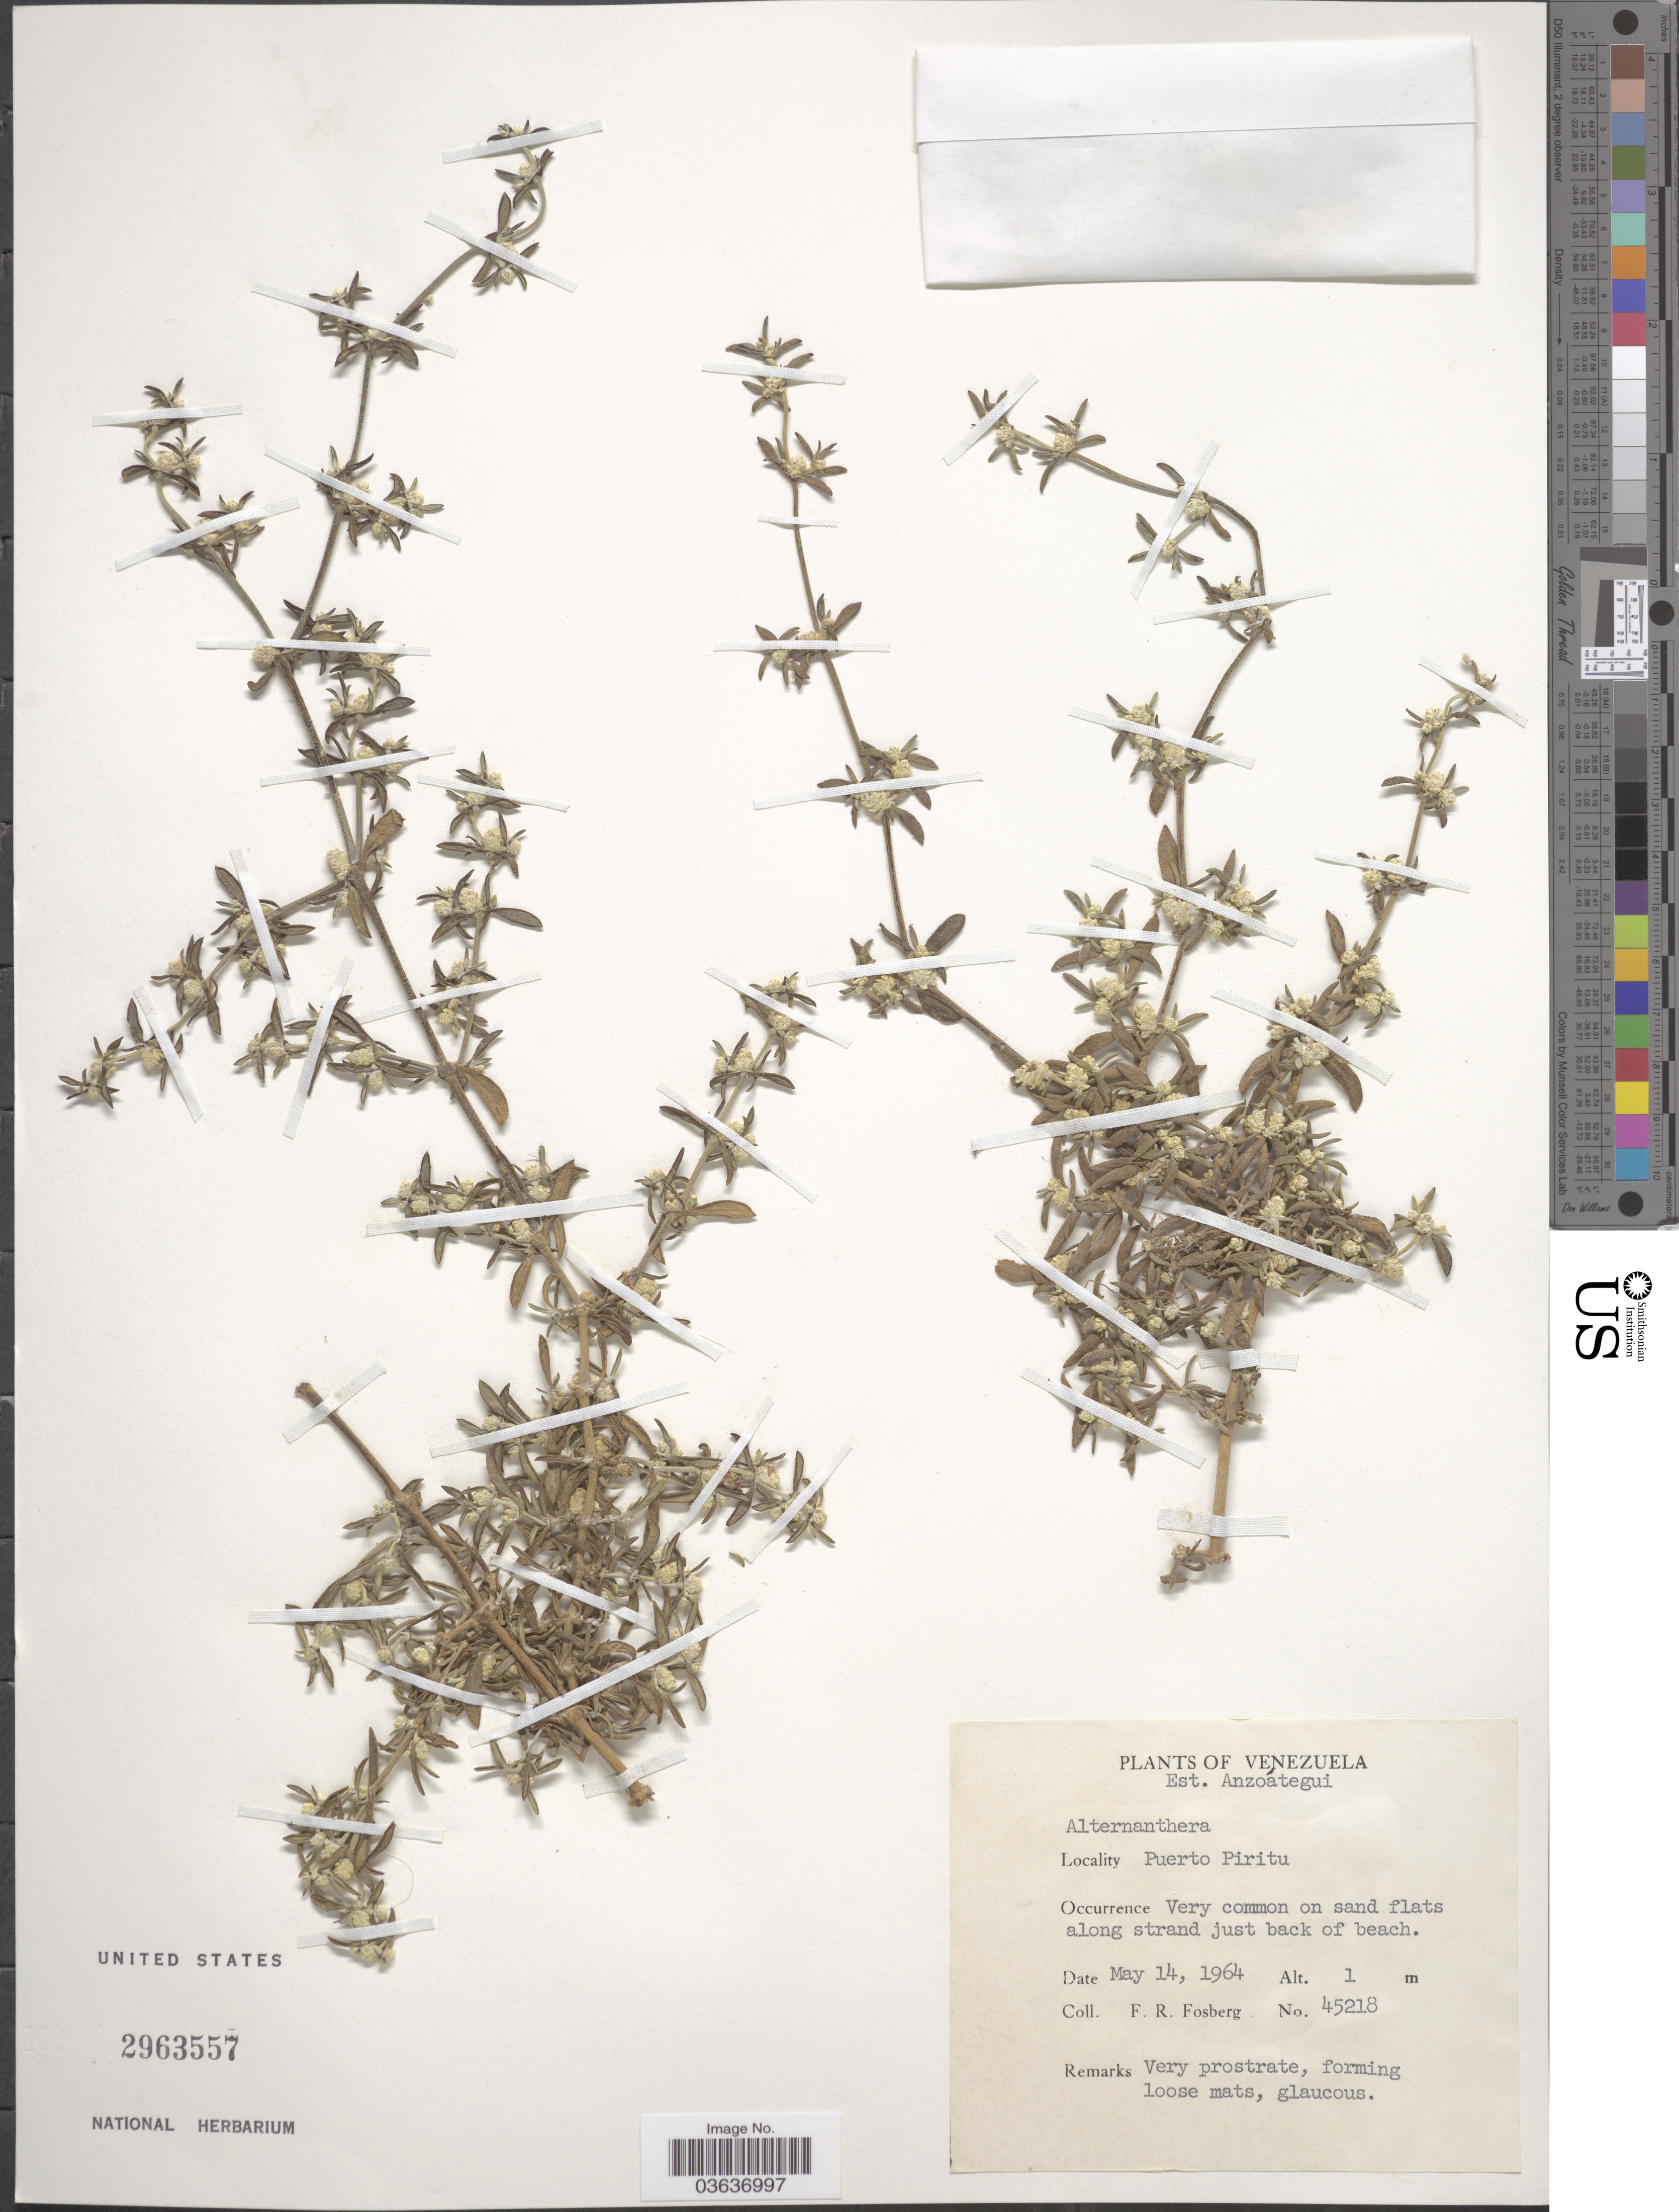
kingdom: Plantae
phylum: Tracheophyta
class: Magnoliopsida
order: Caryophyllales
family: Amaranthaceae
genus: Alternanthera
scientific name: Alternanthera sp.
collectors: F. R. Fosberg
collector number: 45218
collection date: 1964-05-14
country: Venezuela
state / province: Anzoategui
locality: Puerto Piritu.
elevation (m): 1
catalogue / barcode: US 2963557